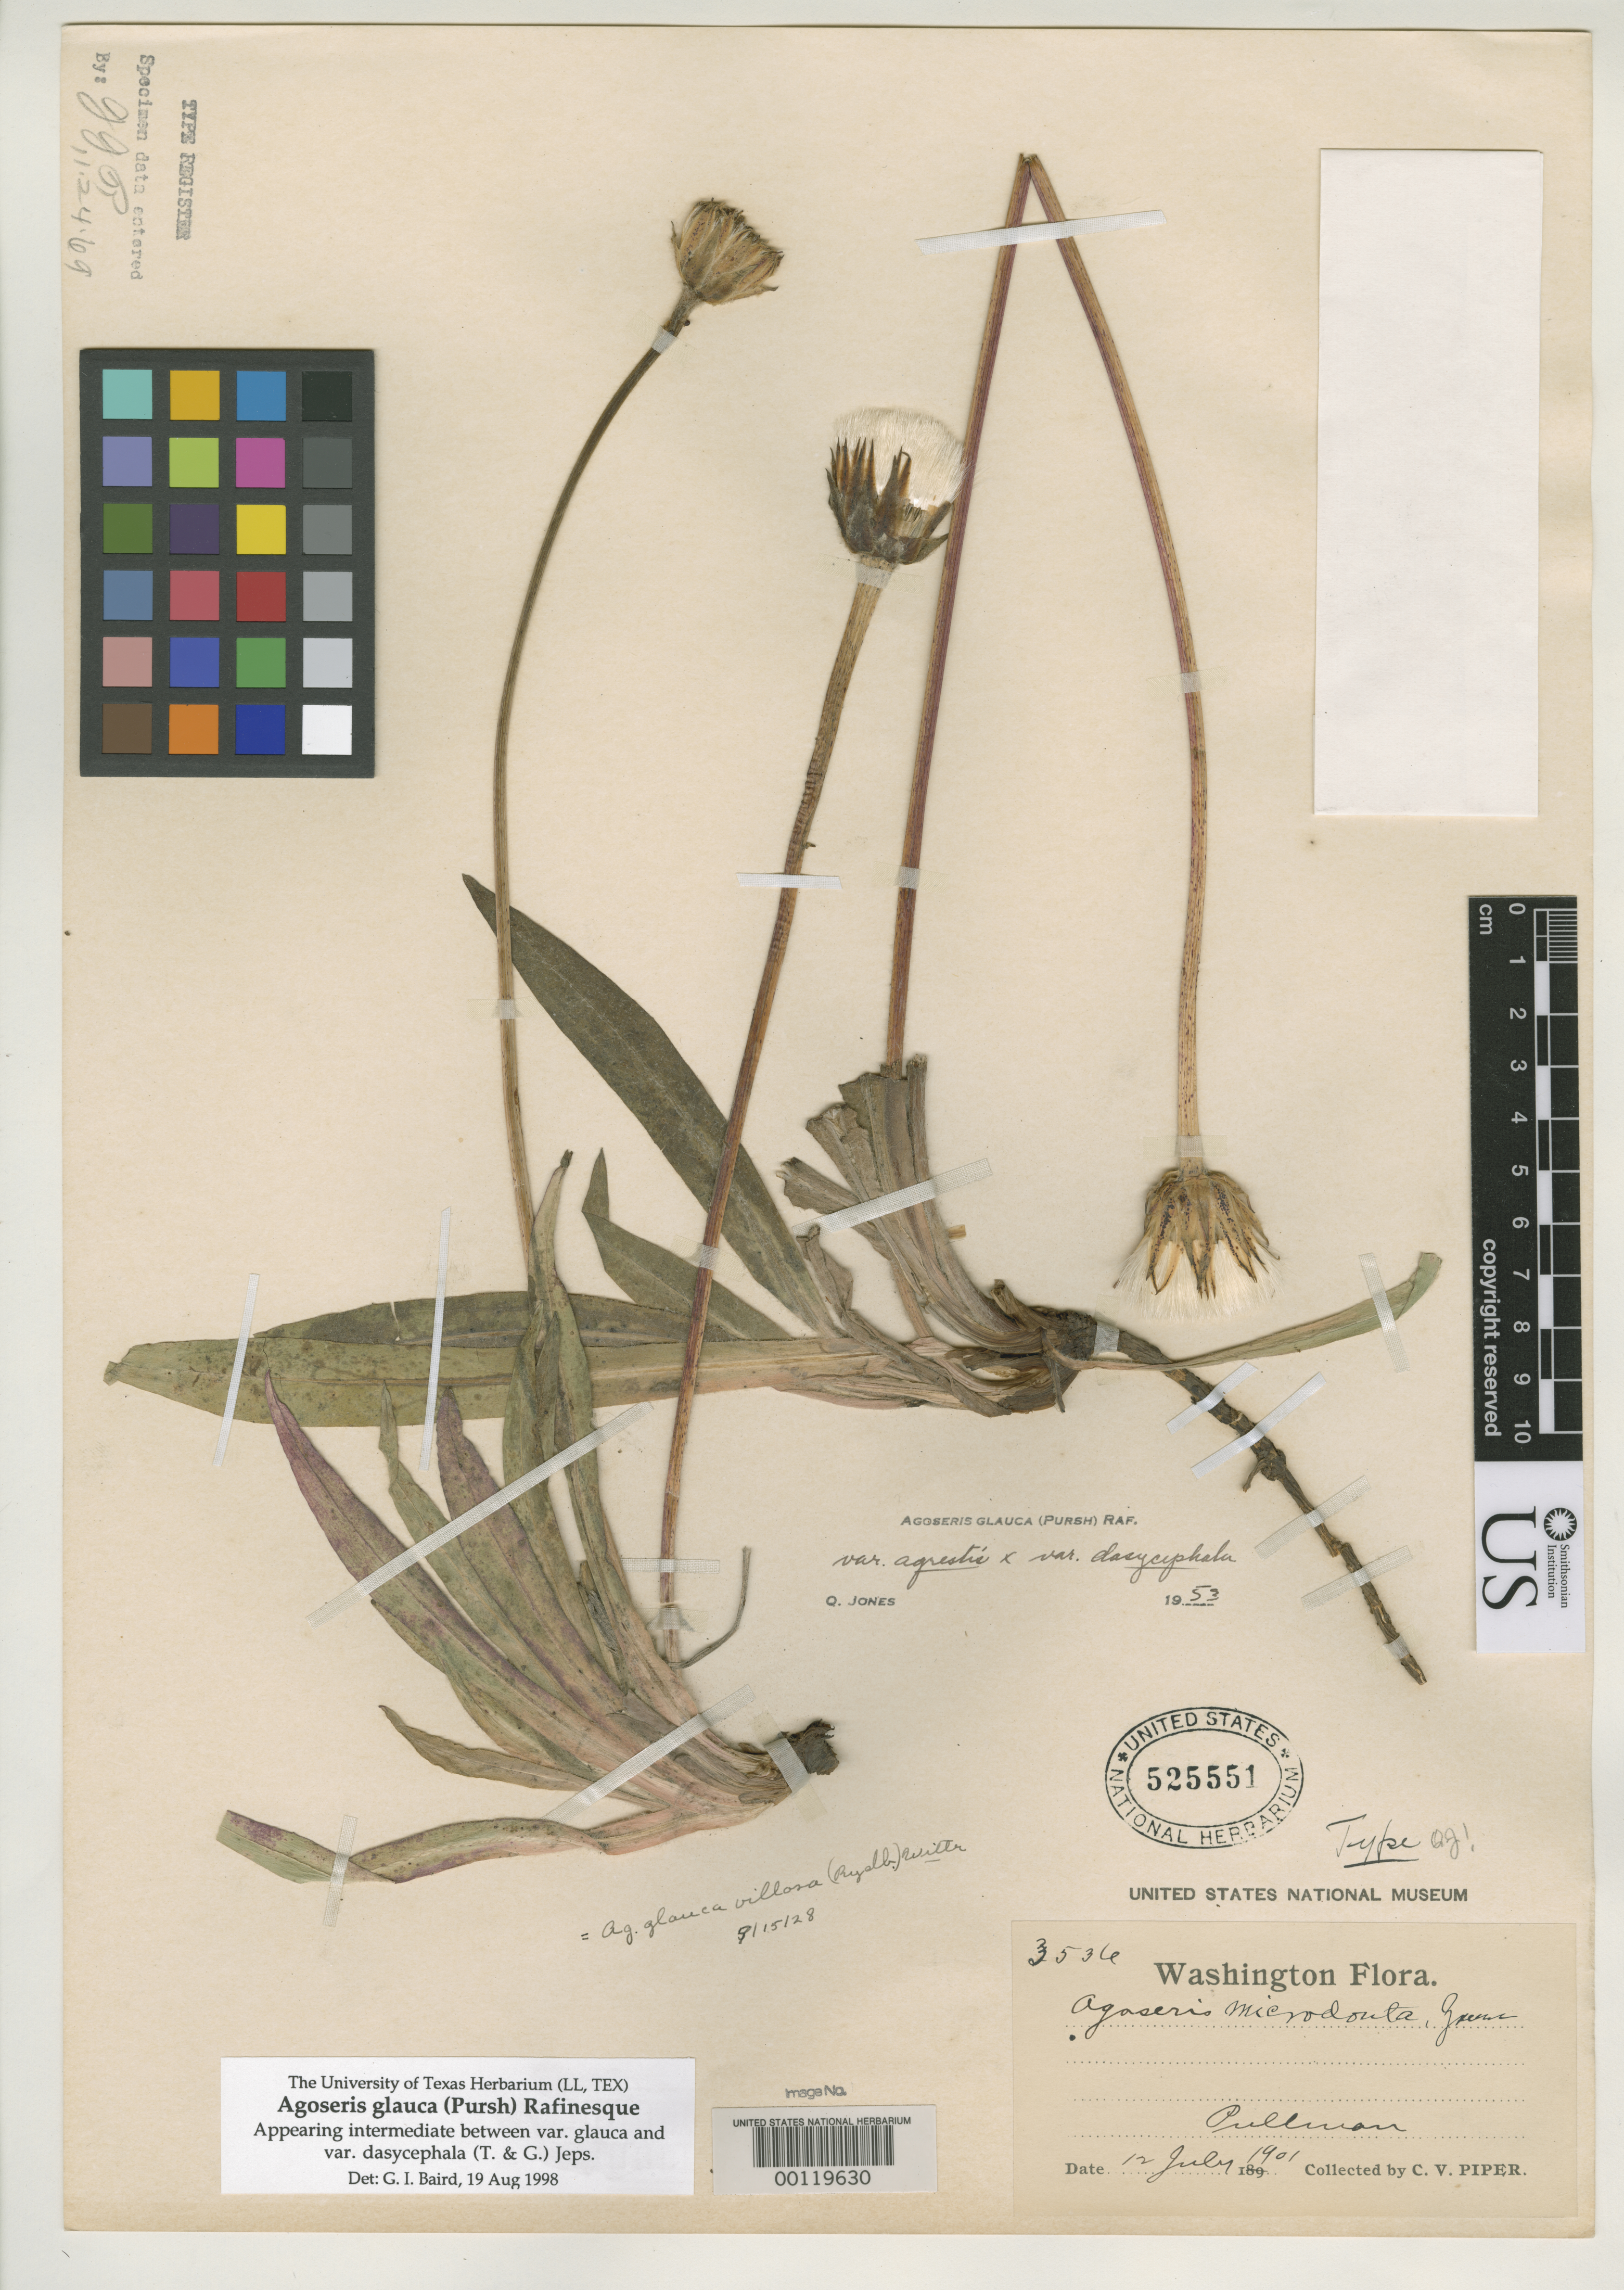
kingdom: Plantae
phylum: Tracheophyta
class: Magnoliopsida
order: Asterales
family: Asteraceae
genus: Agoseris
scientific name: Agoseris microdonta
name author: Greene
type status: Type Collection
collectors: C. V. Piper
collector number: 3536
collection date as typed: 12 Jul 1901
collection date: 1901-07-12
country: United States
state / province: Washington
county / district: Whitman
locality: Pullman.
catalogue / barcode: US 525551